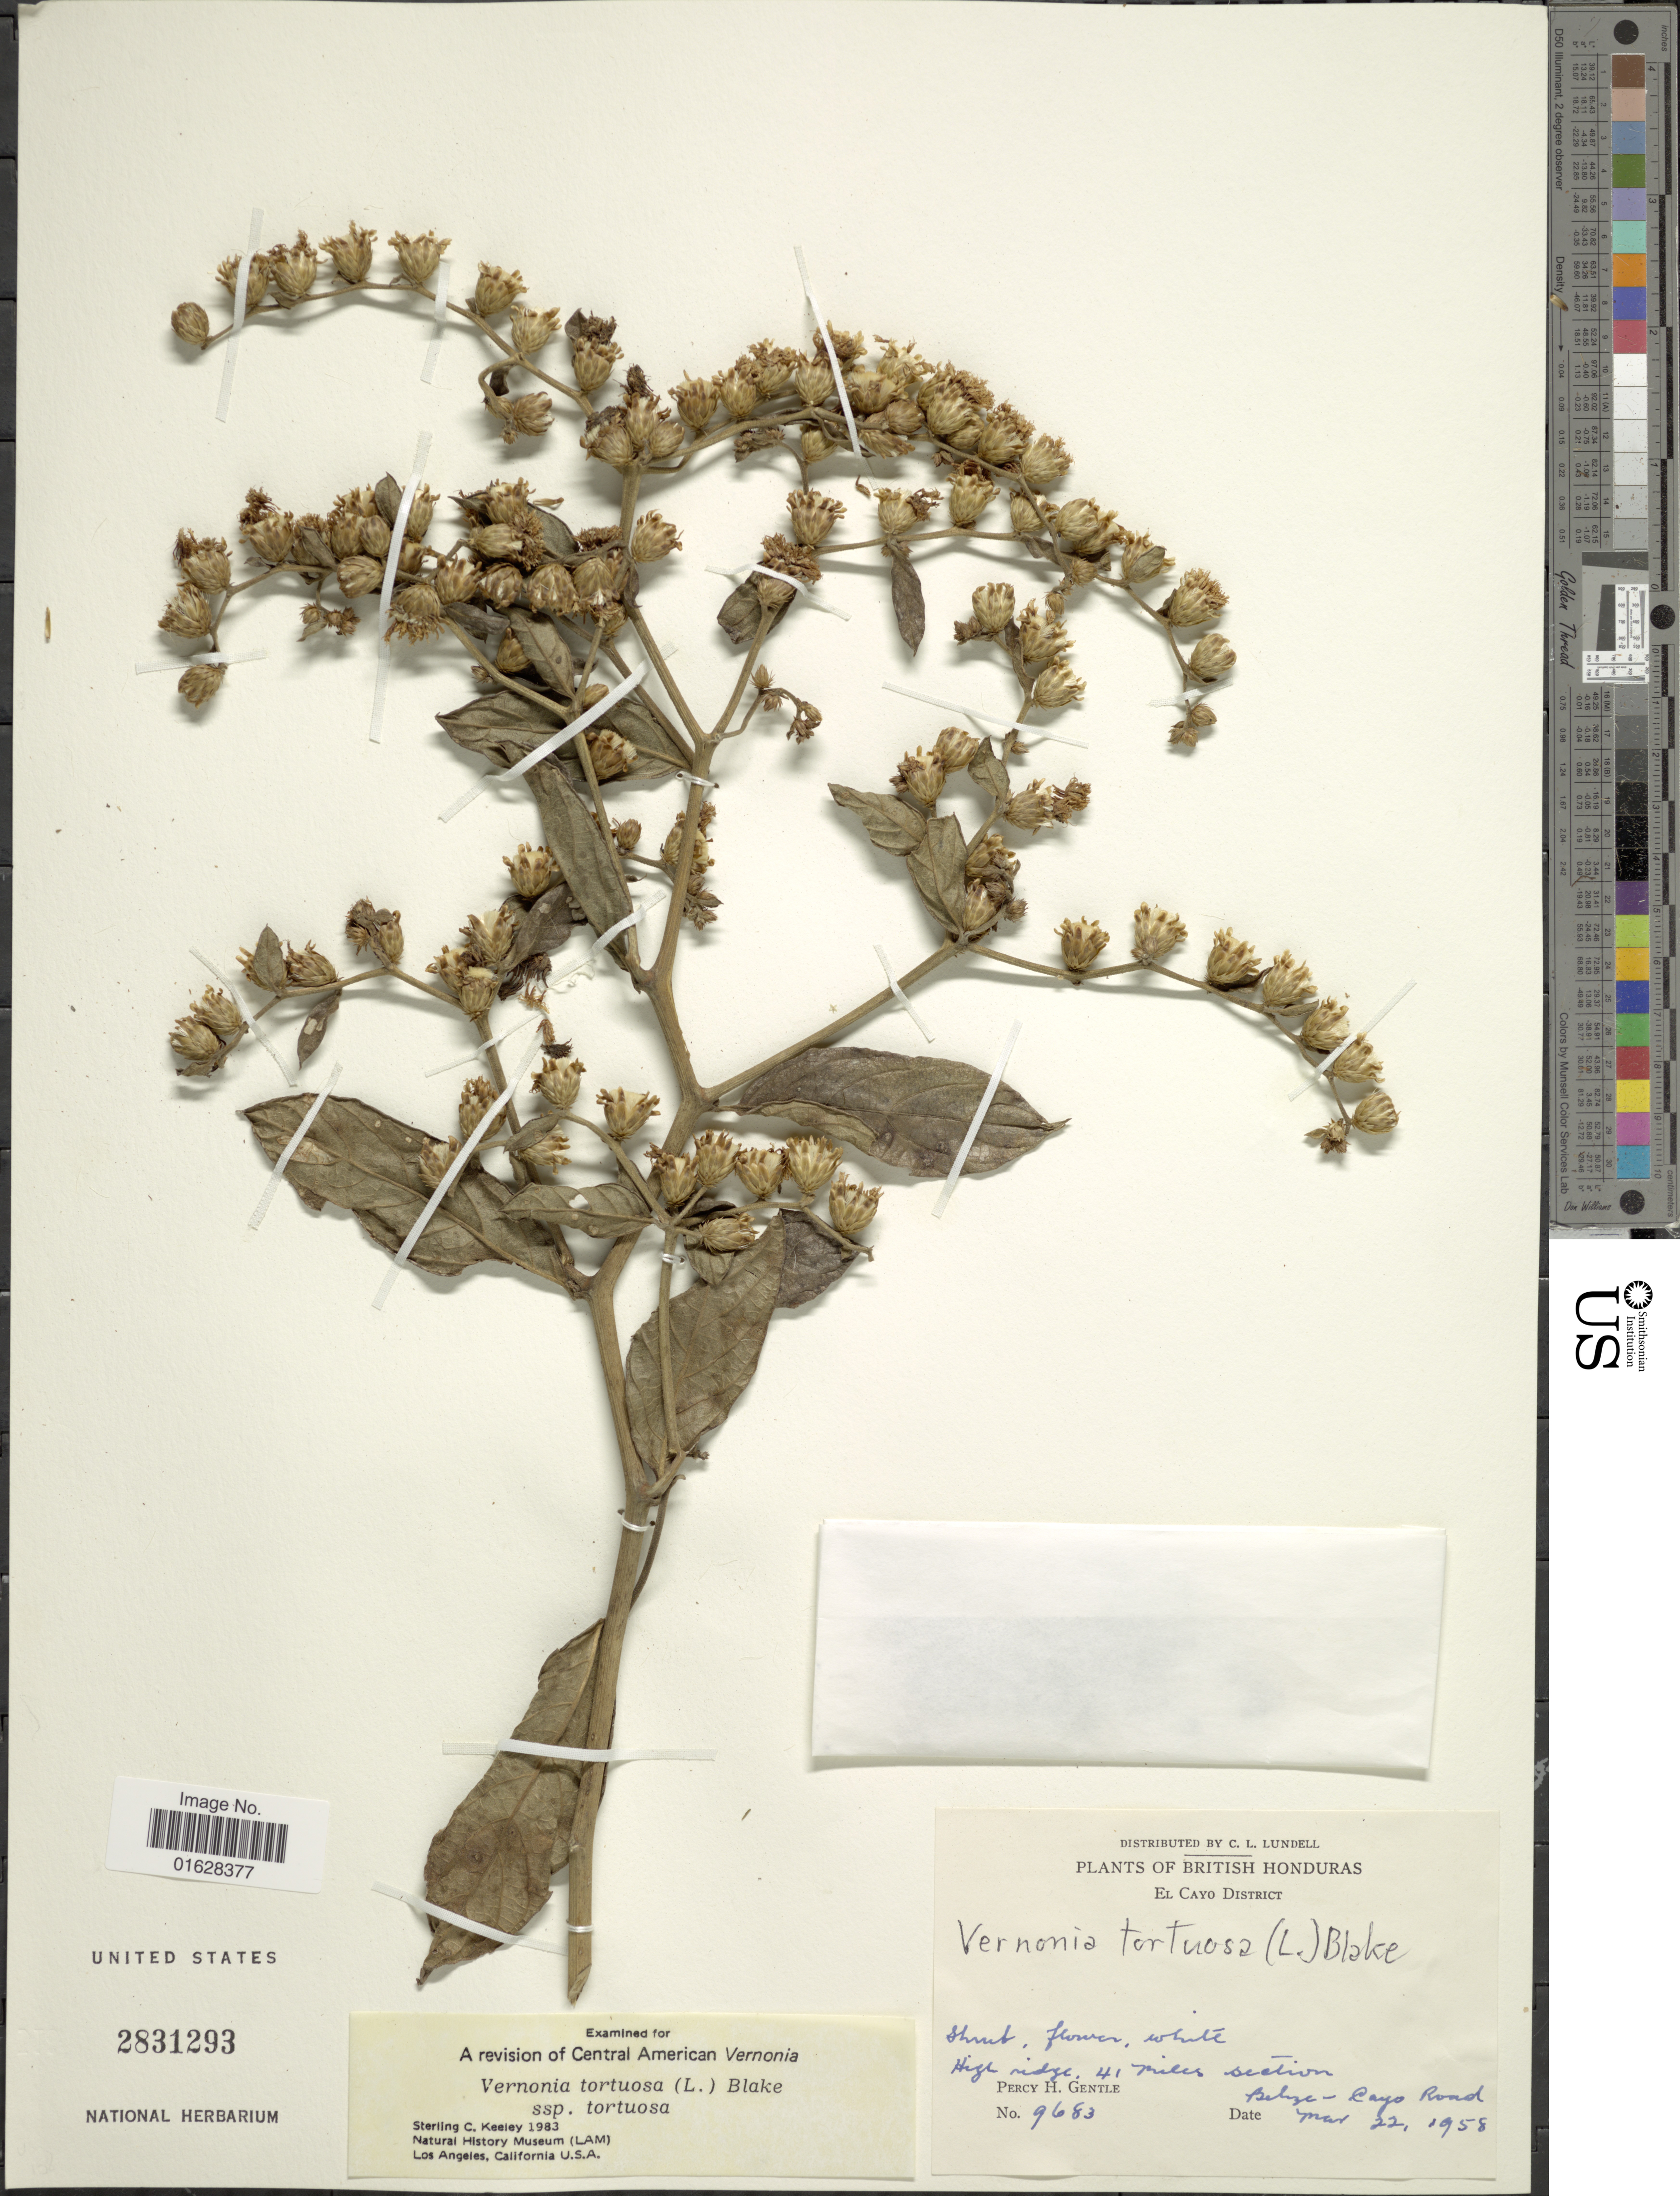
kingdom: Plantae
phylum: Tracheophyta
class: Magnoliopsida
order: Asterales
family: Asteraceae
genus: Lepidaploa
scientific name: Lepidaploa tortuosa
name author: (L.) H. Rob.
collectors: P. H. Gentle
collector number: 9683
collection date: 1958-03-22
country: Belize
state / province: Cayo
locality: British Honduras, El Cayo District, 41 miles section, Belize-Cayo Road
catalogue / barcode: US 2831293